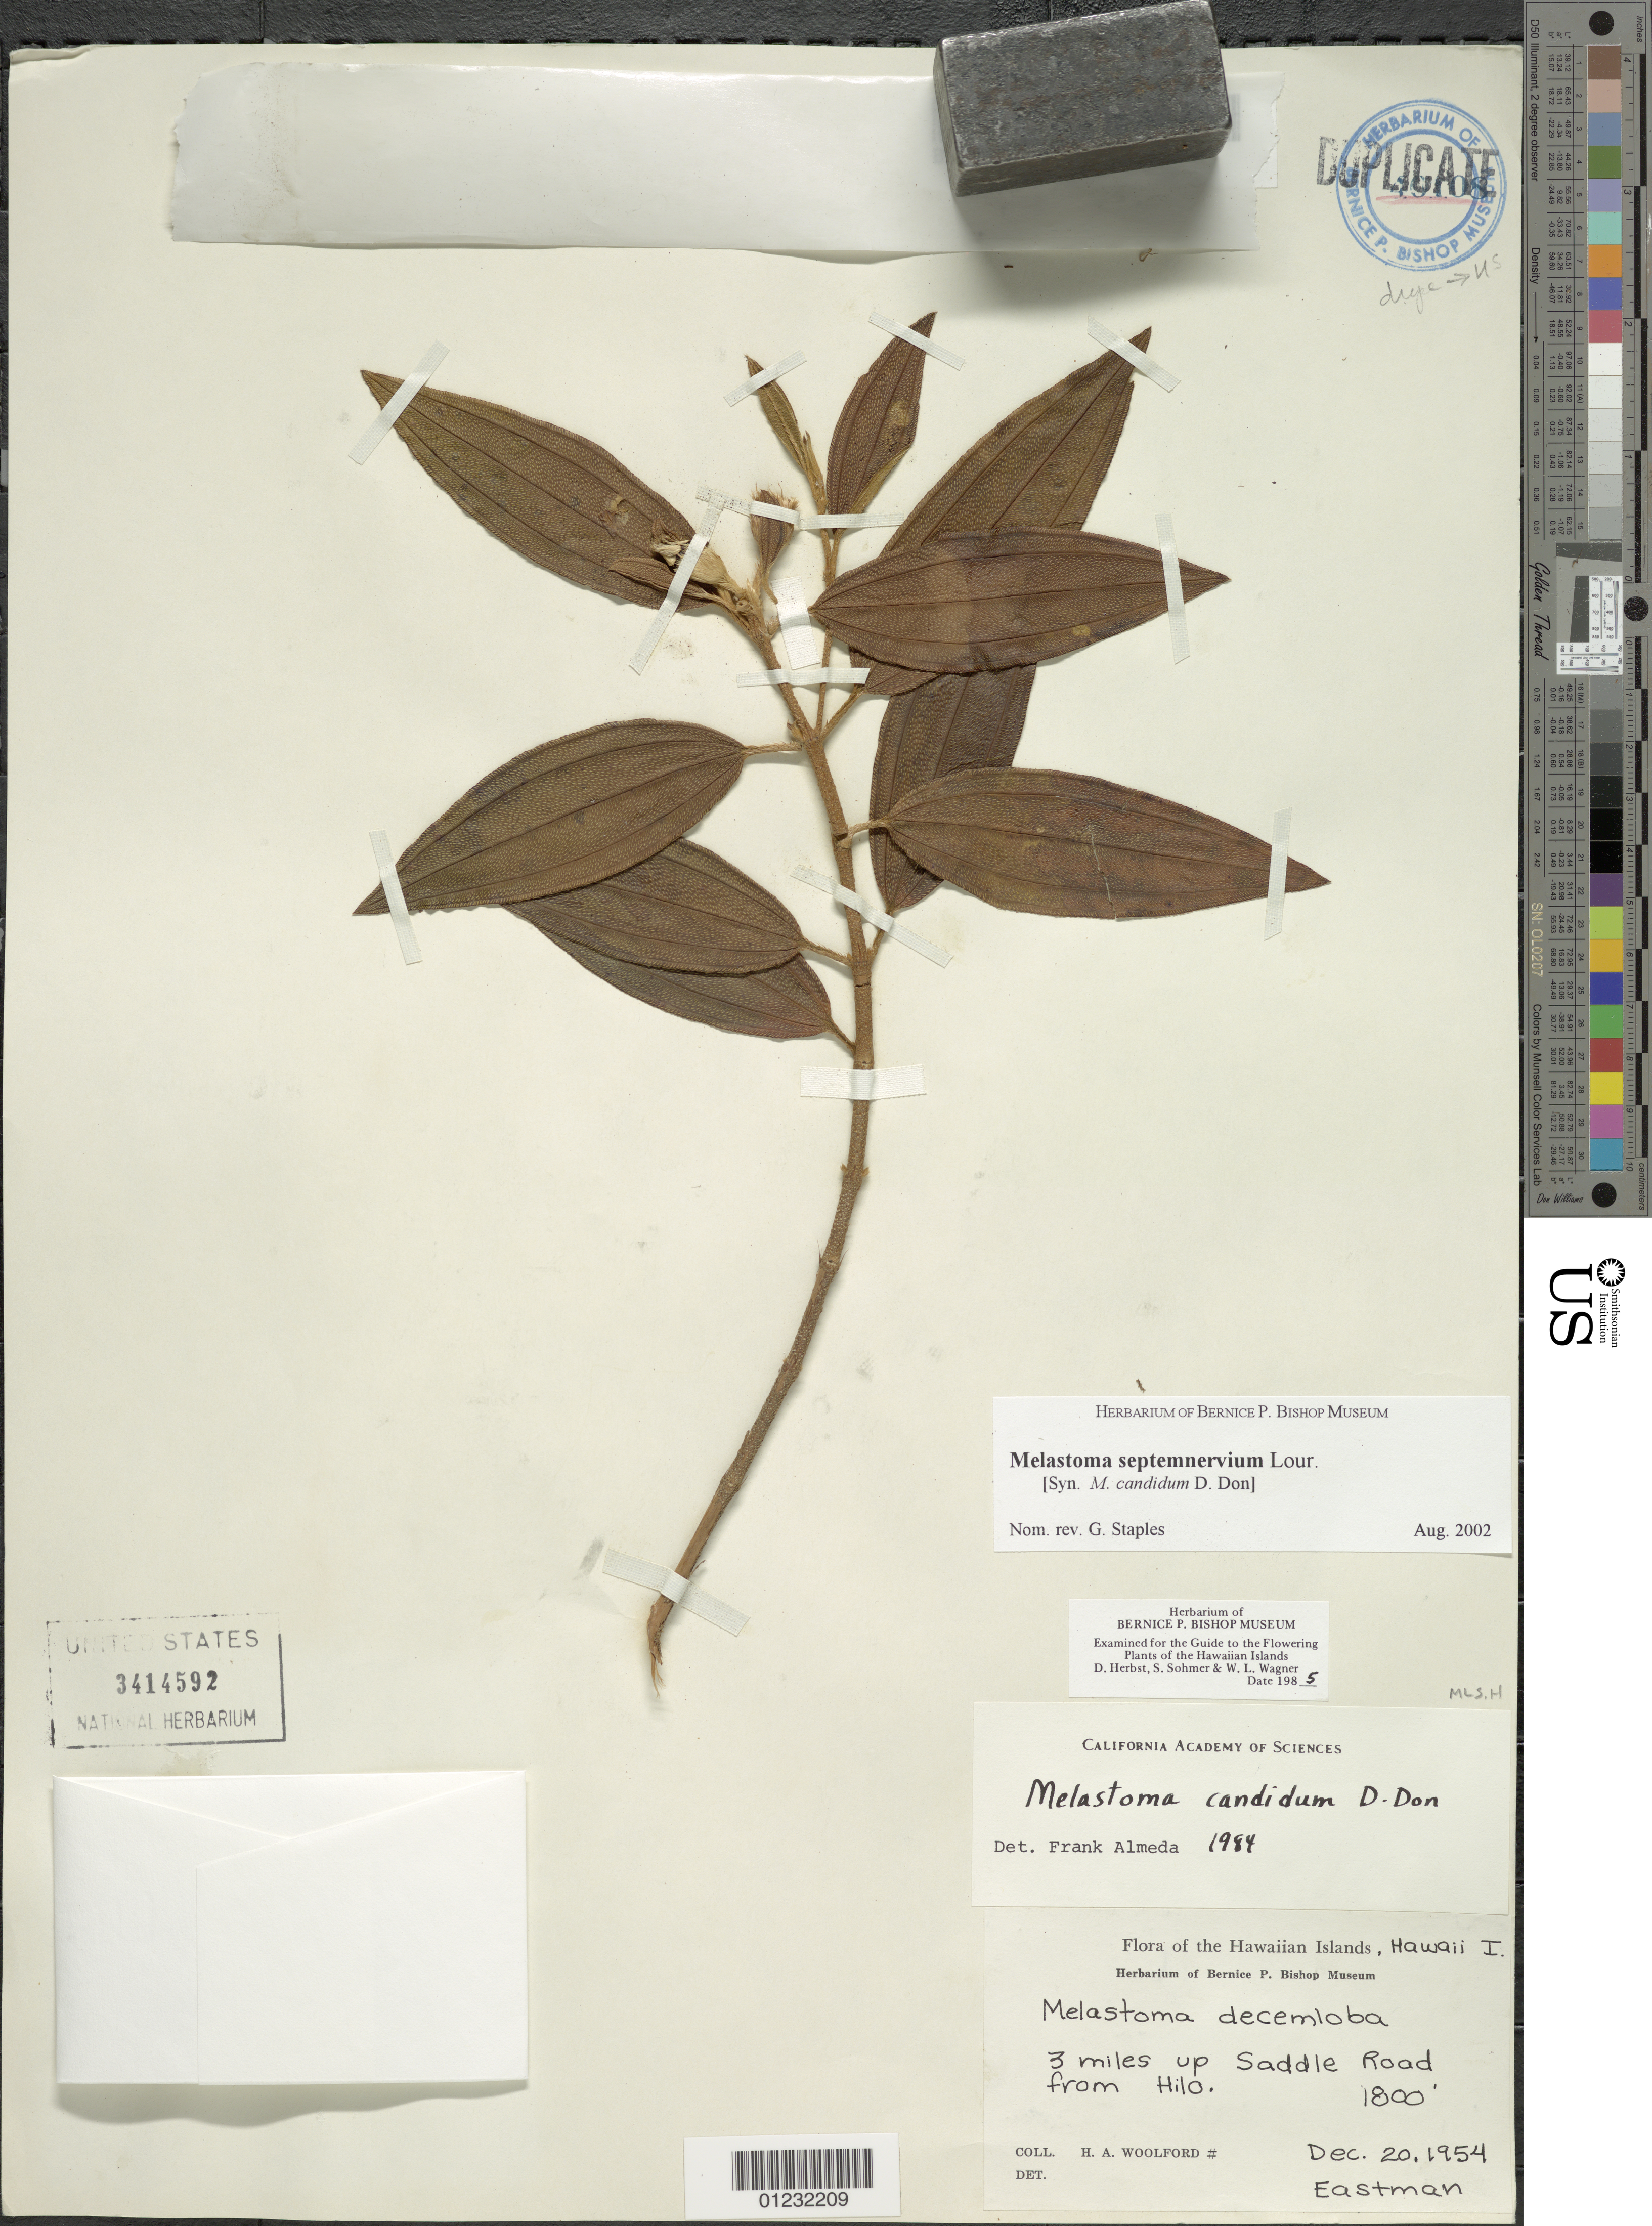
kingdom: Plantae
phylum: Tracheophyta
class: Magnoliopsida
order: Myrtales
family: Melastomataceae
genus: Melastoma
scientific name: Melastoma septemnervium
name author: Lour.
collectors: H. Woolford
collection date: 1954-12-20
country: United States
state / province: Hawaii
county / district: Hawaii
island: Hawaii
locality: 3 miles up Saddle Road from Hilo.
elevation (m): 549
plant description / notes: Voucher, State contract UCI1998-1 (ESP)-042 field no. Hawaii 259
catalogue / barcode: US 3414592